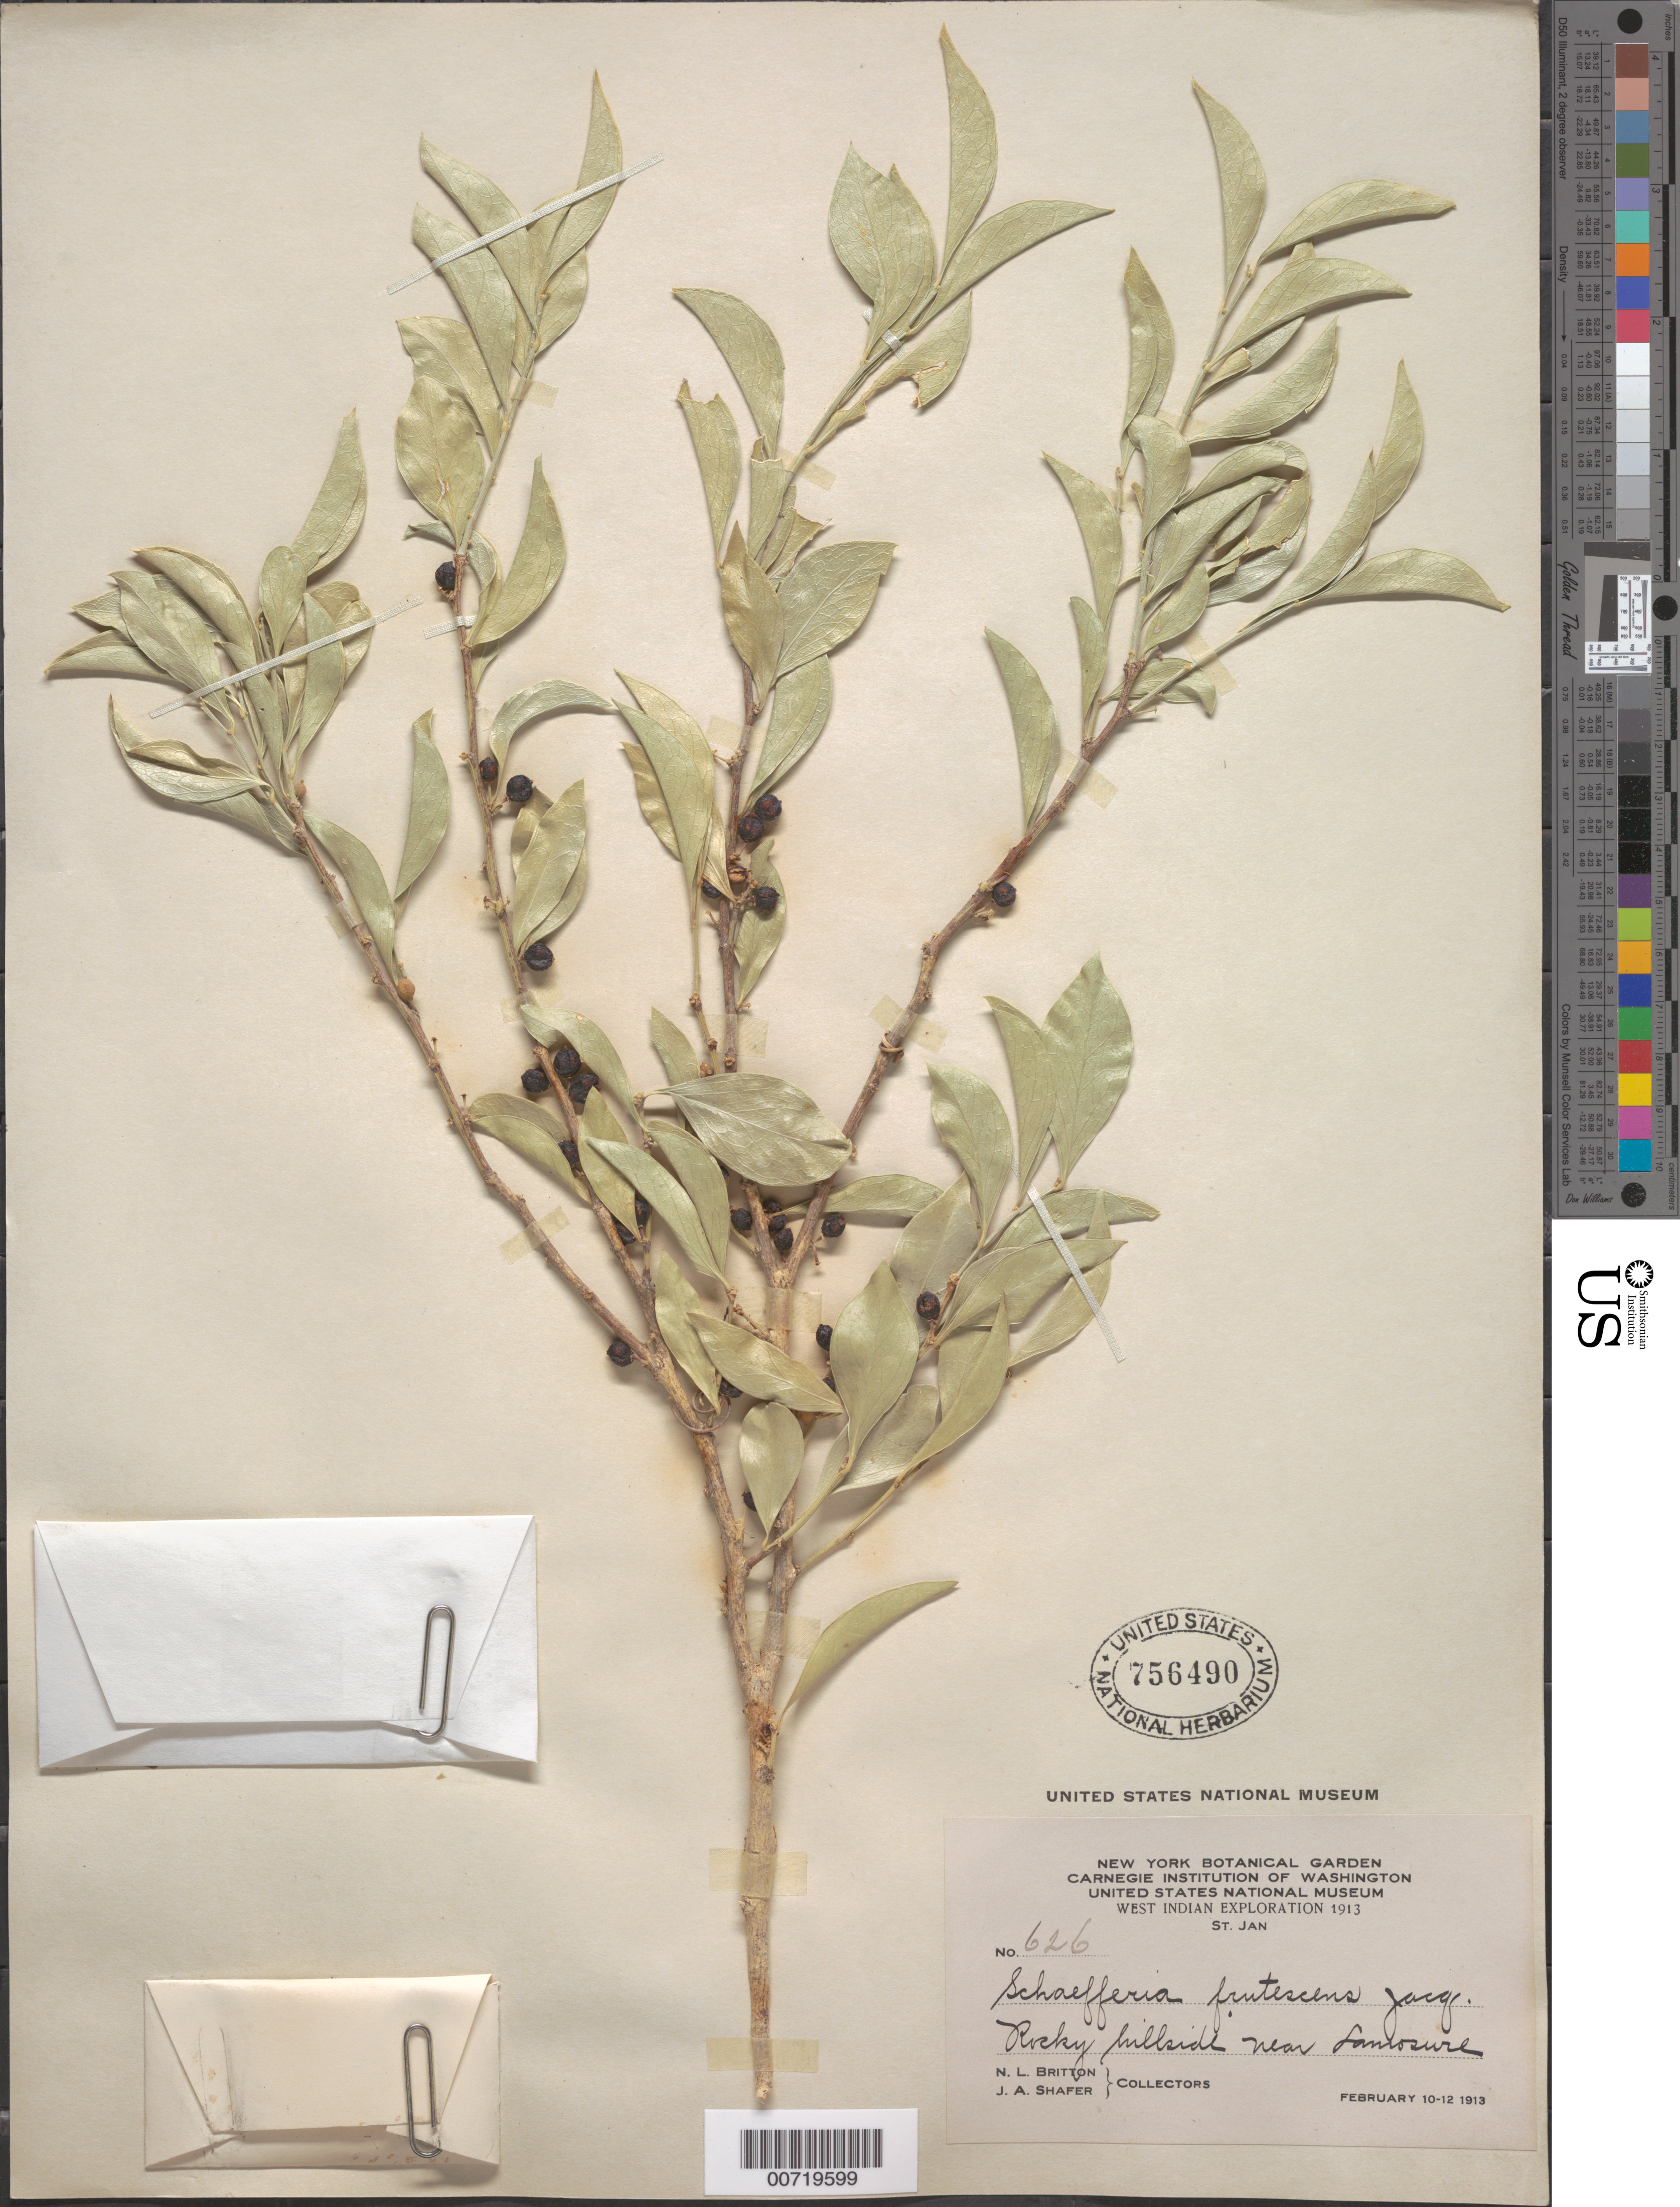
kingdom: Plantae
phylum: Tracheophyta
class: Magnoliopsida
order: Celastrales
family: Celastraceae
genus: Schaefferia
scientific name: Schaefferia frutescens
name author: Jacq.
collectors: N. Britton & J. A. Shafer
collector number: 626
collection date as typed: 10 Feb 1913 to 12 Feb 1913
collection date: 1913-02-10/1913-02-12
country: U.S. Virgin Islands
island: St. John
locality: St. John; Lameshur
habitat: Rocky hillside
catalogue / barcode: US 756490